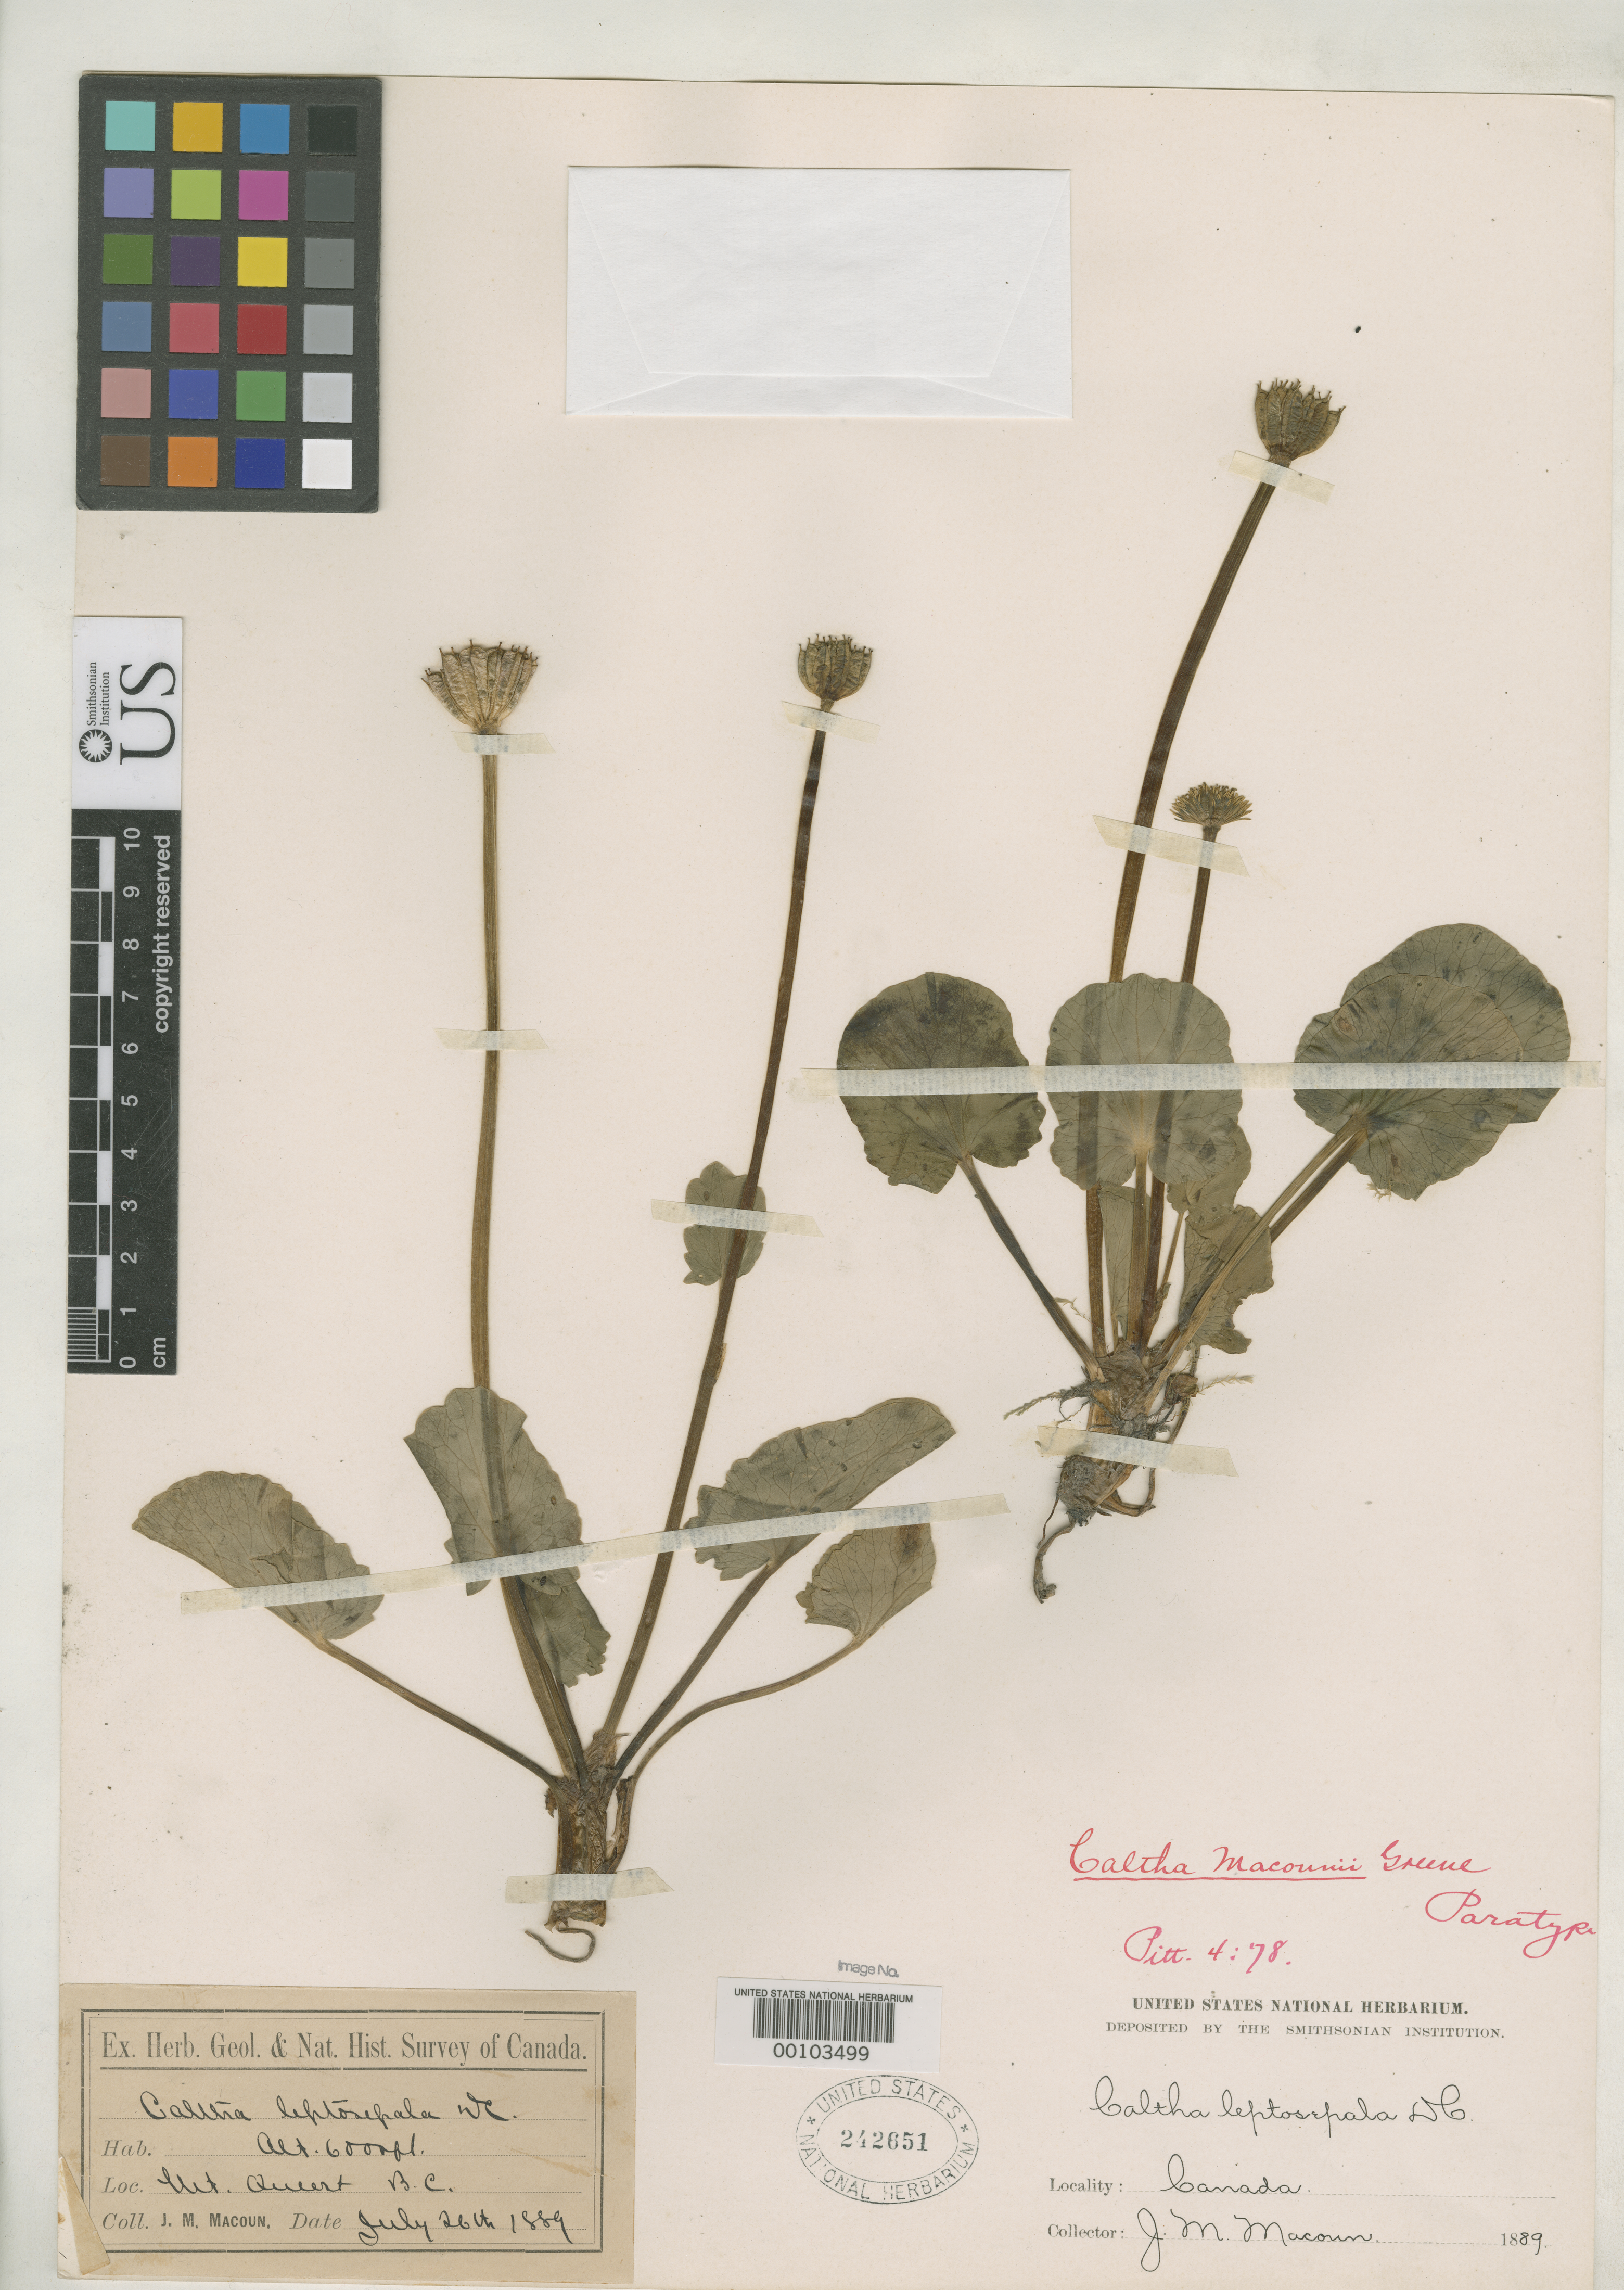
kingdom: Plantae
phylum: Tracheophyta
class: Magnoliopsida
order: Ranunculales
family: Ranunculaceae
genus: Caltha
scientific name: Caltha macounii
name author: Greene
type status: Syntype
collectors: J. M. Macoun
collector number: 1255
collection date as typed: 28 Jul 1889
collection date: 1889-07-28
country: Canada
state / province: British Columbia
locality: Mount Queest.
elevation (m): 1829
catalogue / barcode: US 242651